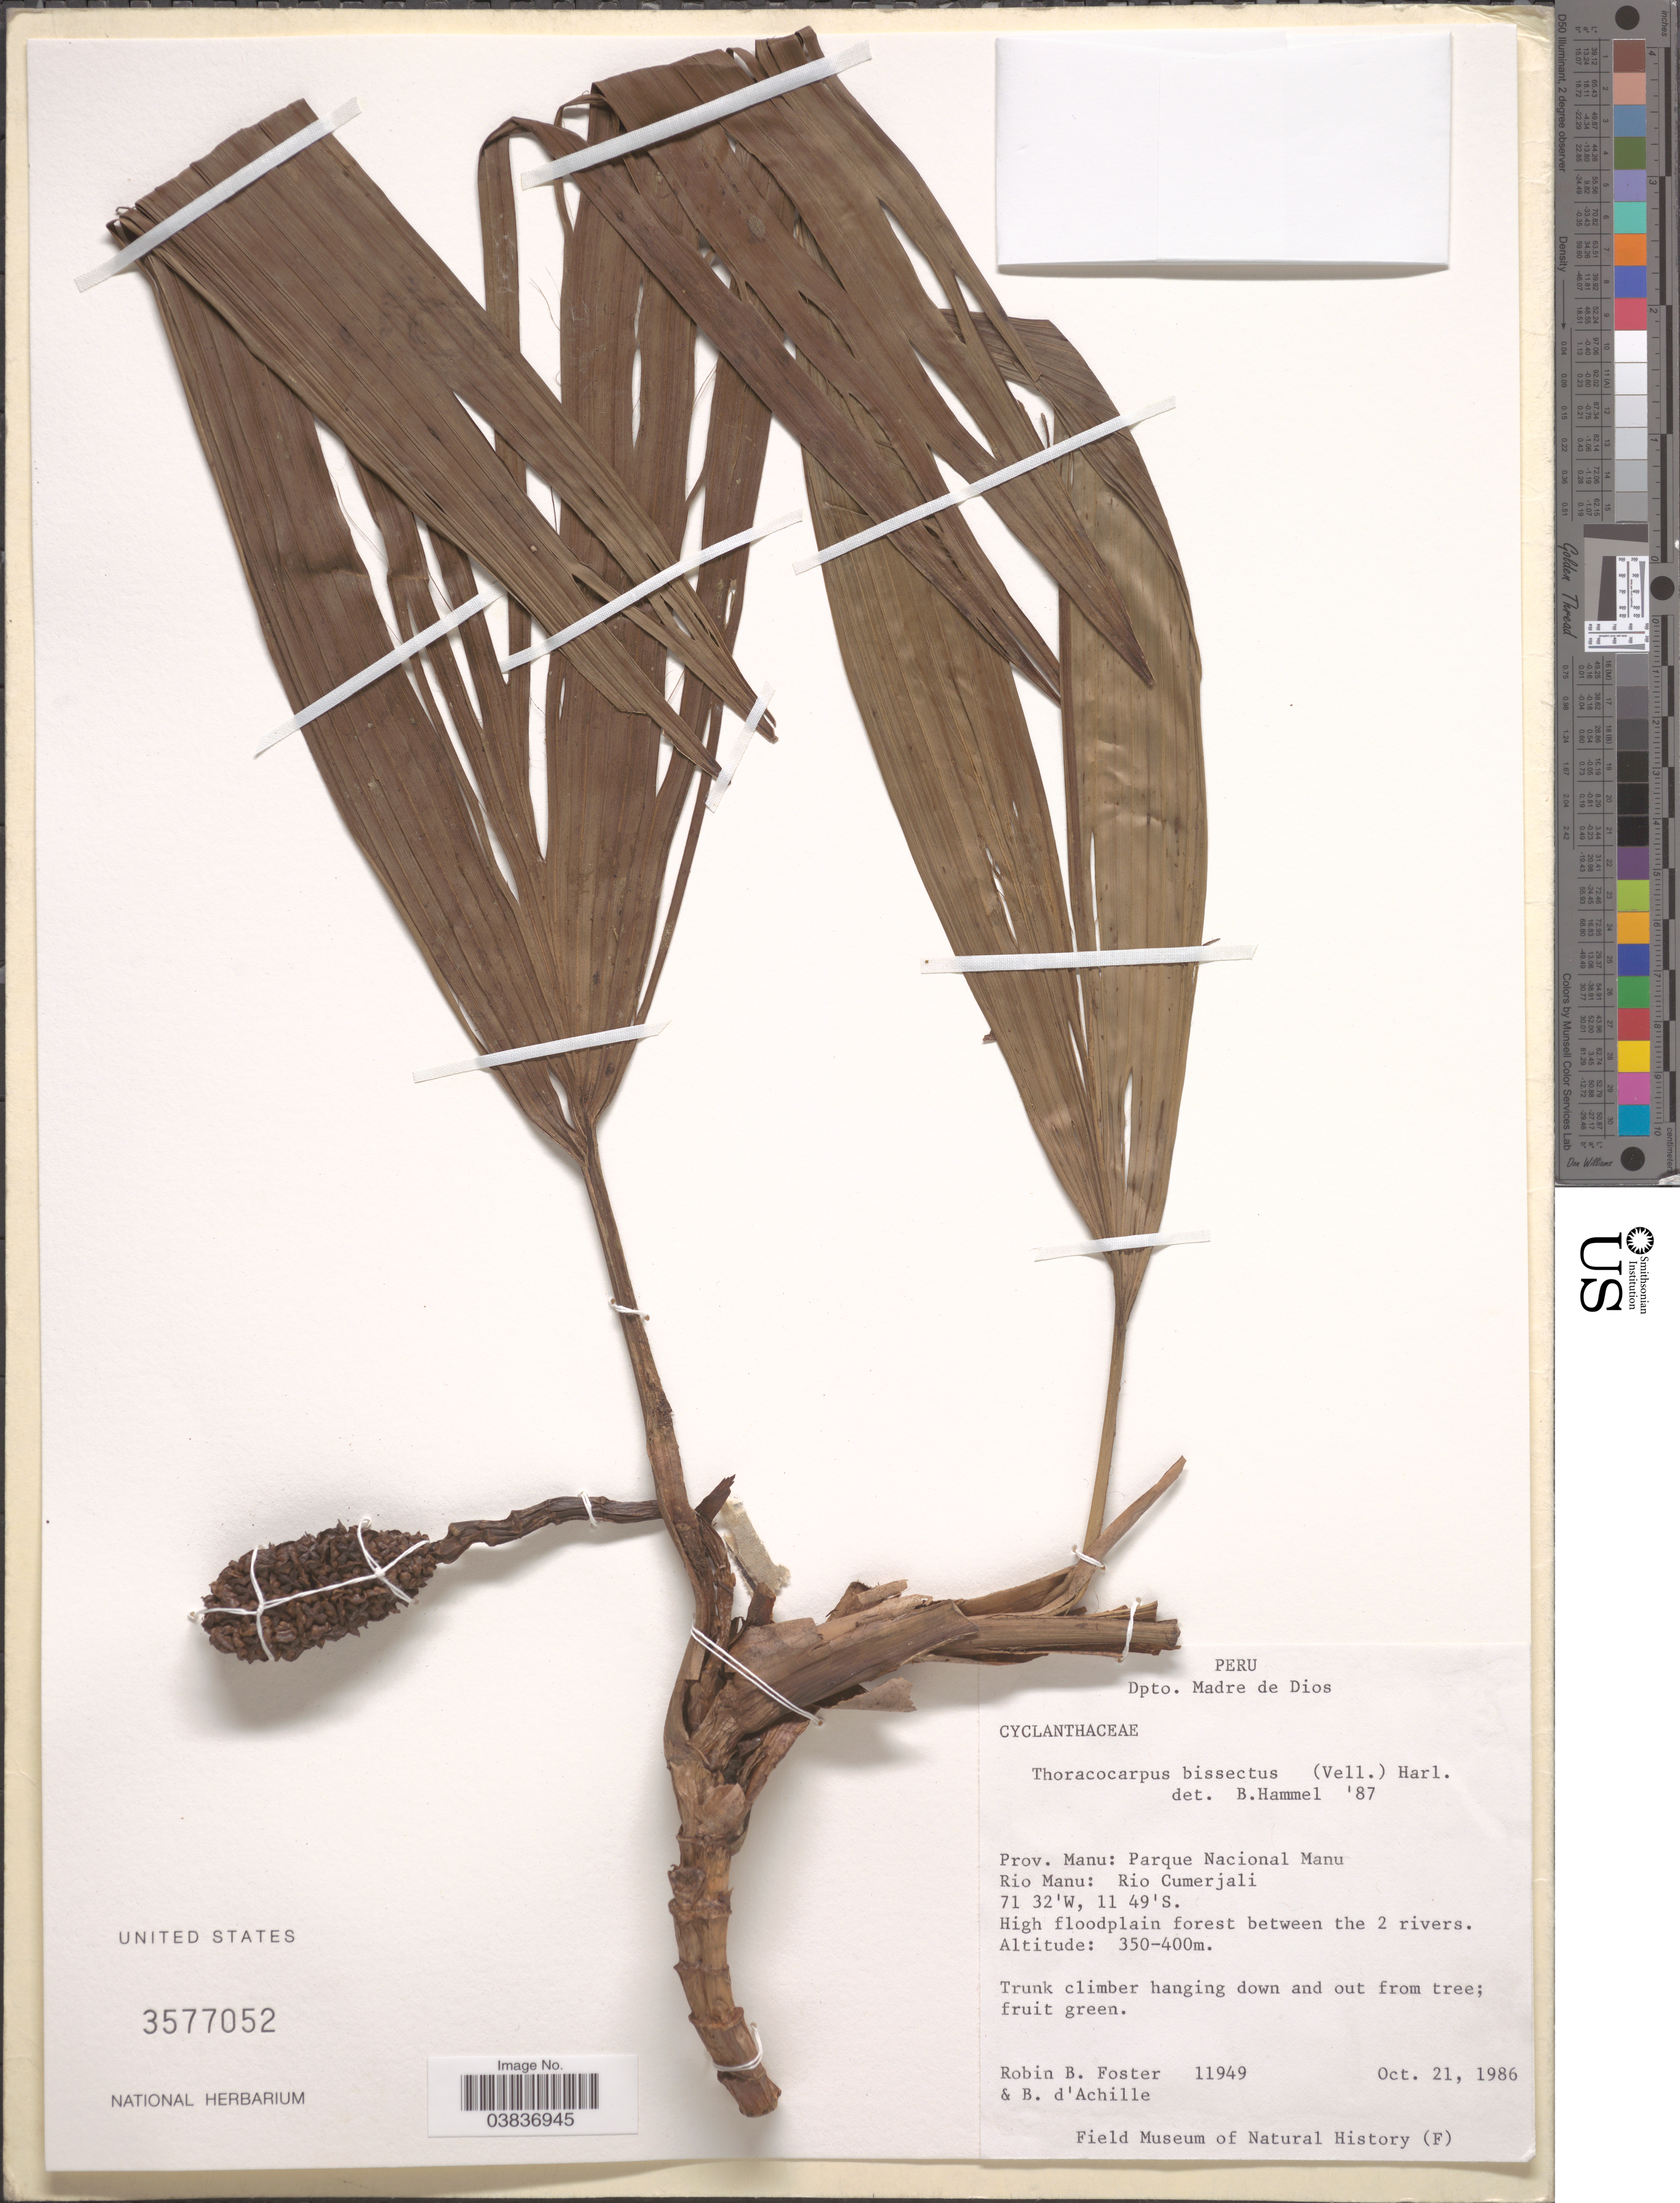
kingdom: Plantae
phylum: Tracheophyta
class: Liliopsida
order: Pandanales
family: Cyclanthaceae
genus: Thoracocarpus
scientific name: Thoracocarpus bissectus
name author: (Vell.) Harling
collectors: R. B. Foster & B. d'Achille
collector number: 11949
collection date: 1986-10-21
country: Peru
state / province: Madre de Dios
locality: Dpto. Madre de Dios. Prov. Manu: Parque Nacional Manu. Rio manu: Rio Cumerjali. High floodplain forest between the 2 rivers.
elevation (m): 350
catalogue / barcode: US 3577052